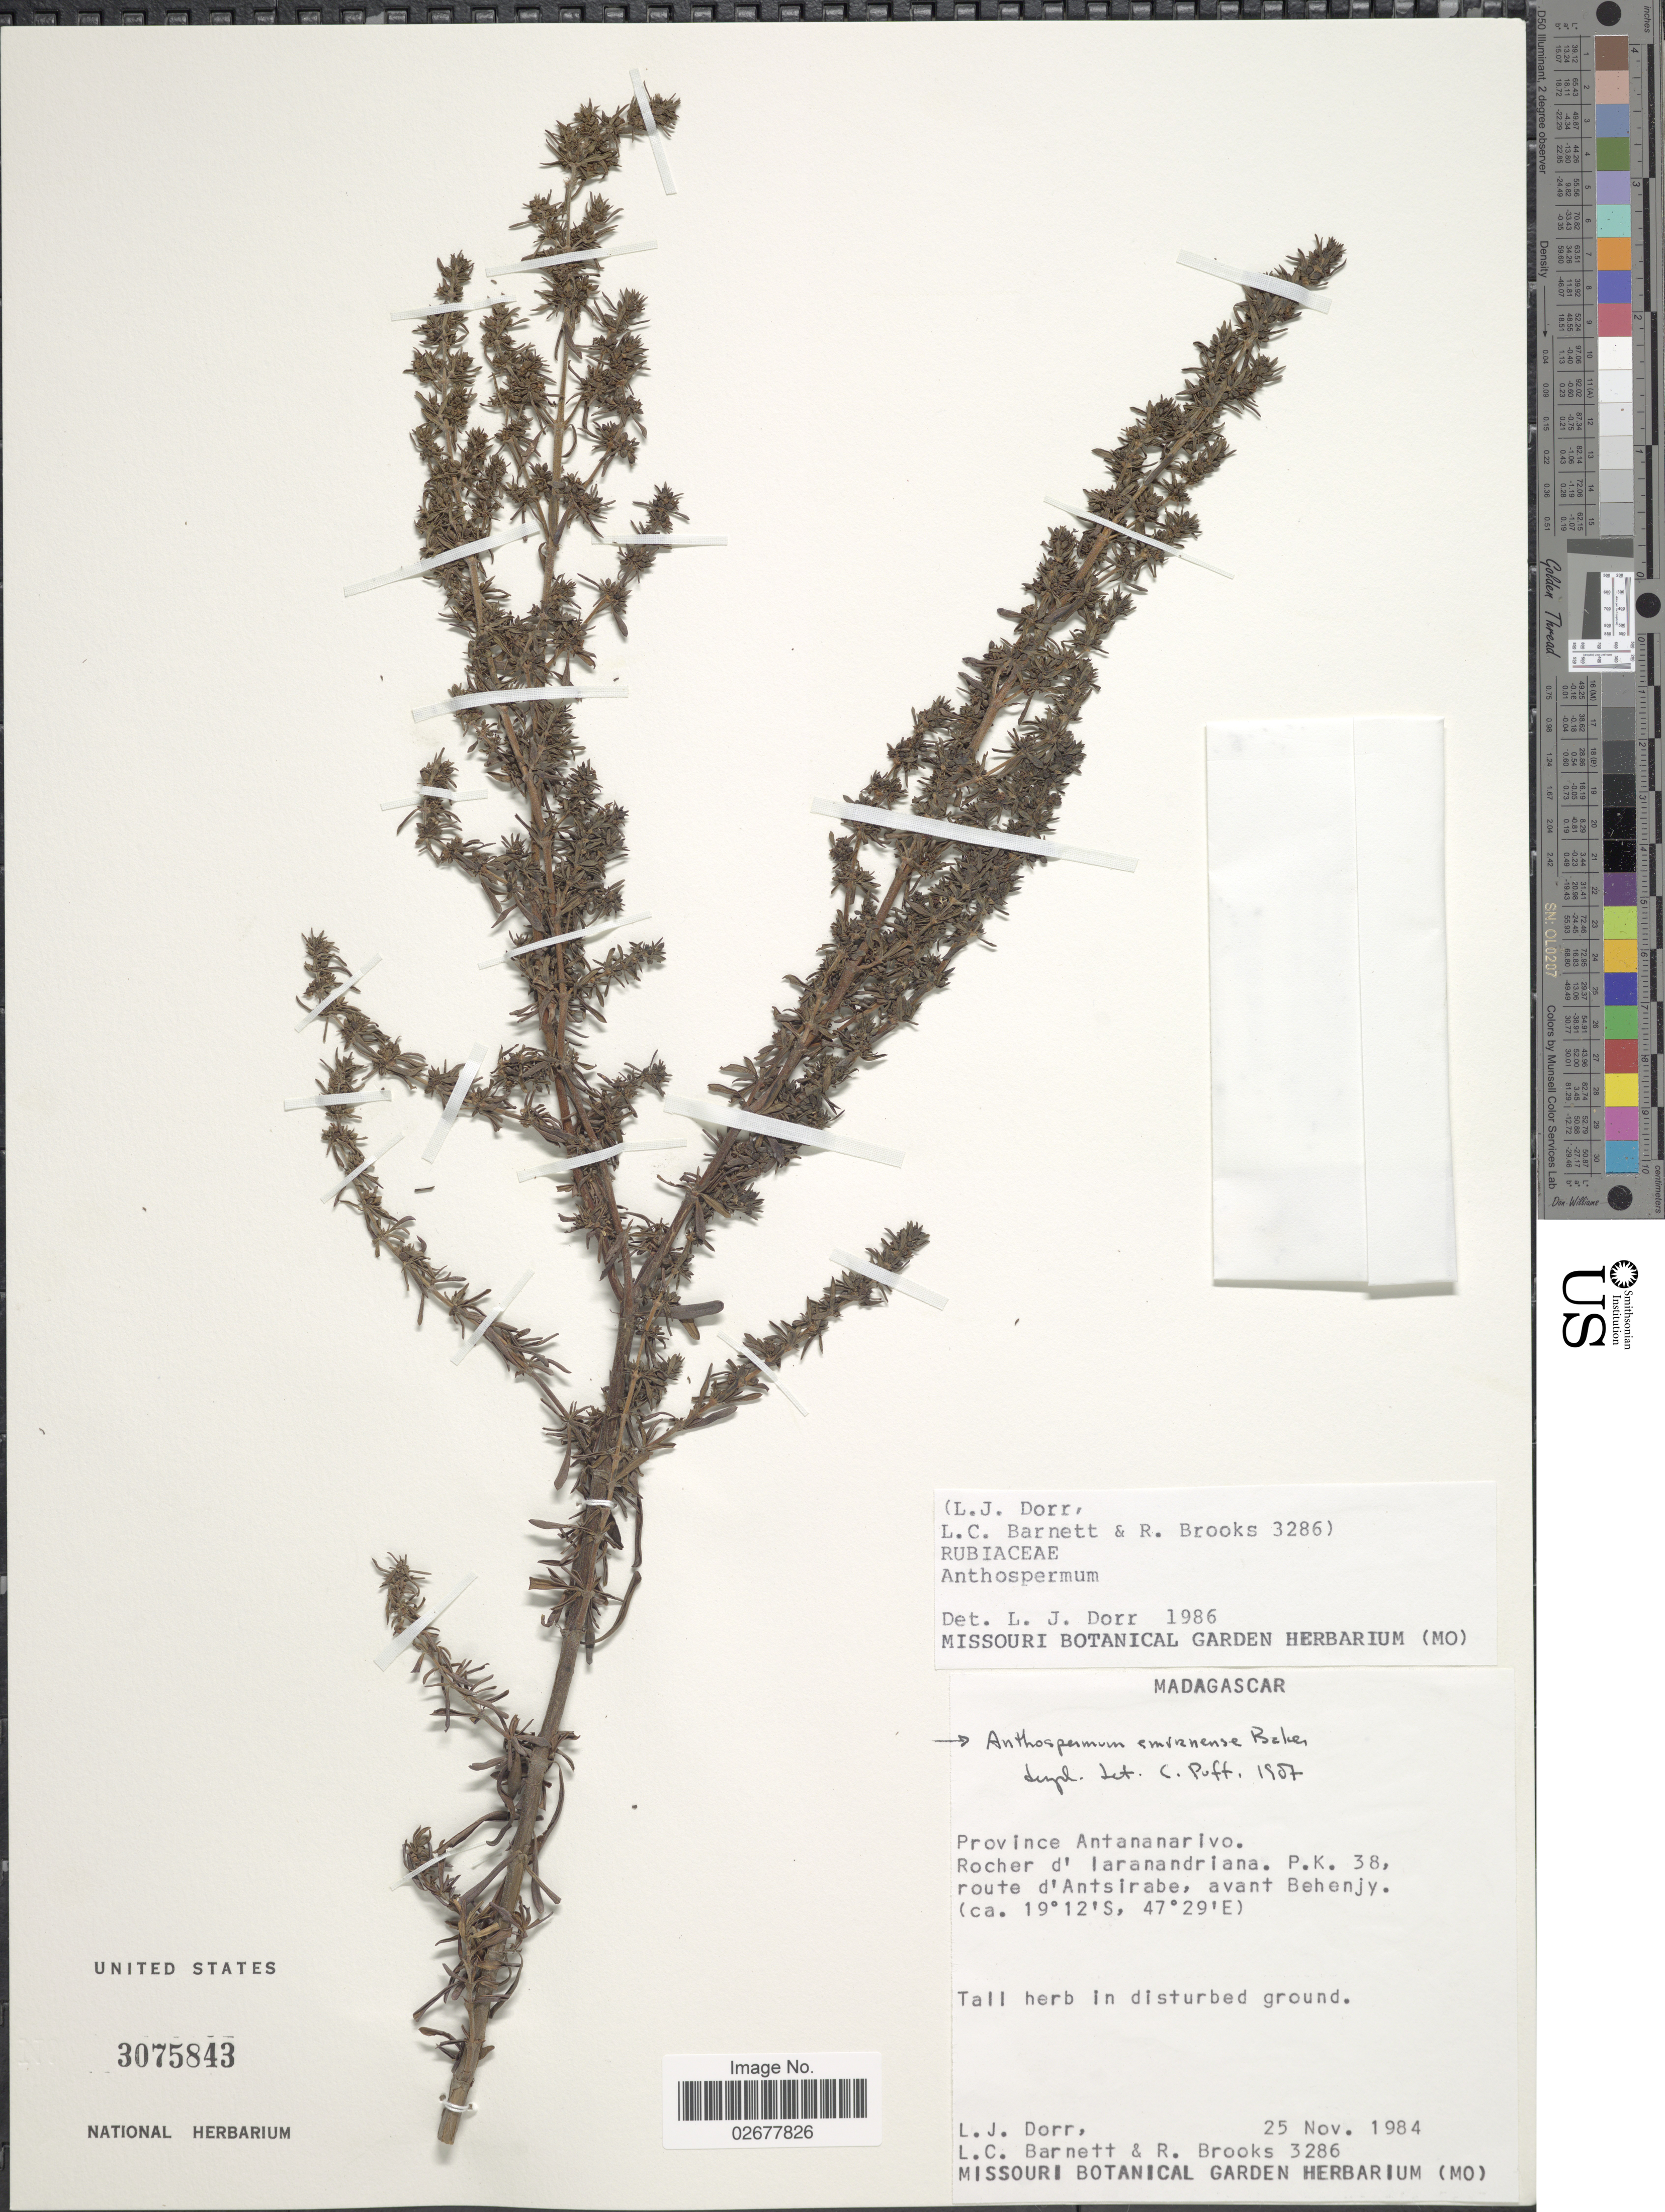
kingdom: Plantae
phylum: Tracheophyta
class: Magnoliopsida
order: Gentianales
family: Rubiaceae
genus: Anthospermum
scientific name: Anthospermum emirnense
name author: Baker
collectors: L. J. Dorr, L. C. Barnett & R. Brooks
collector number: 3286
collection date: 1984-11-25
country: Madagascar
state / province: Vakinankaratra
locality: Rocher d'Iaranandriana. P.K. 38, route d'Antsirabe, avant Behenjy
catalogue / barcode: US 3075843